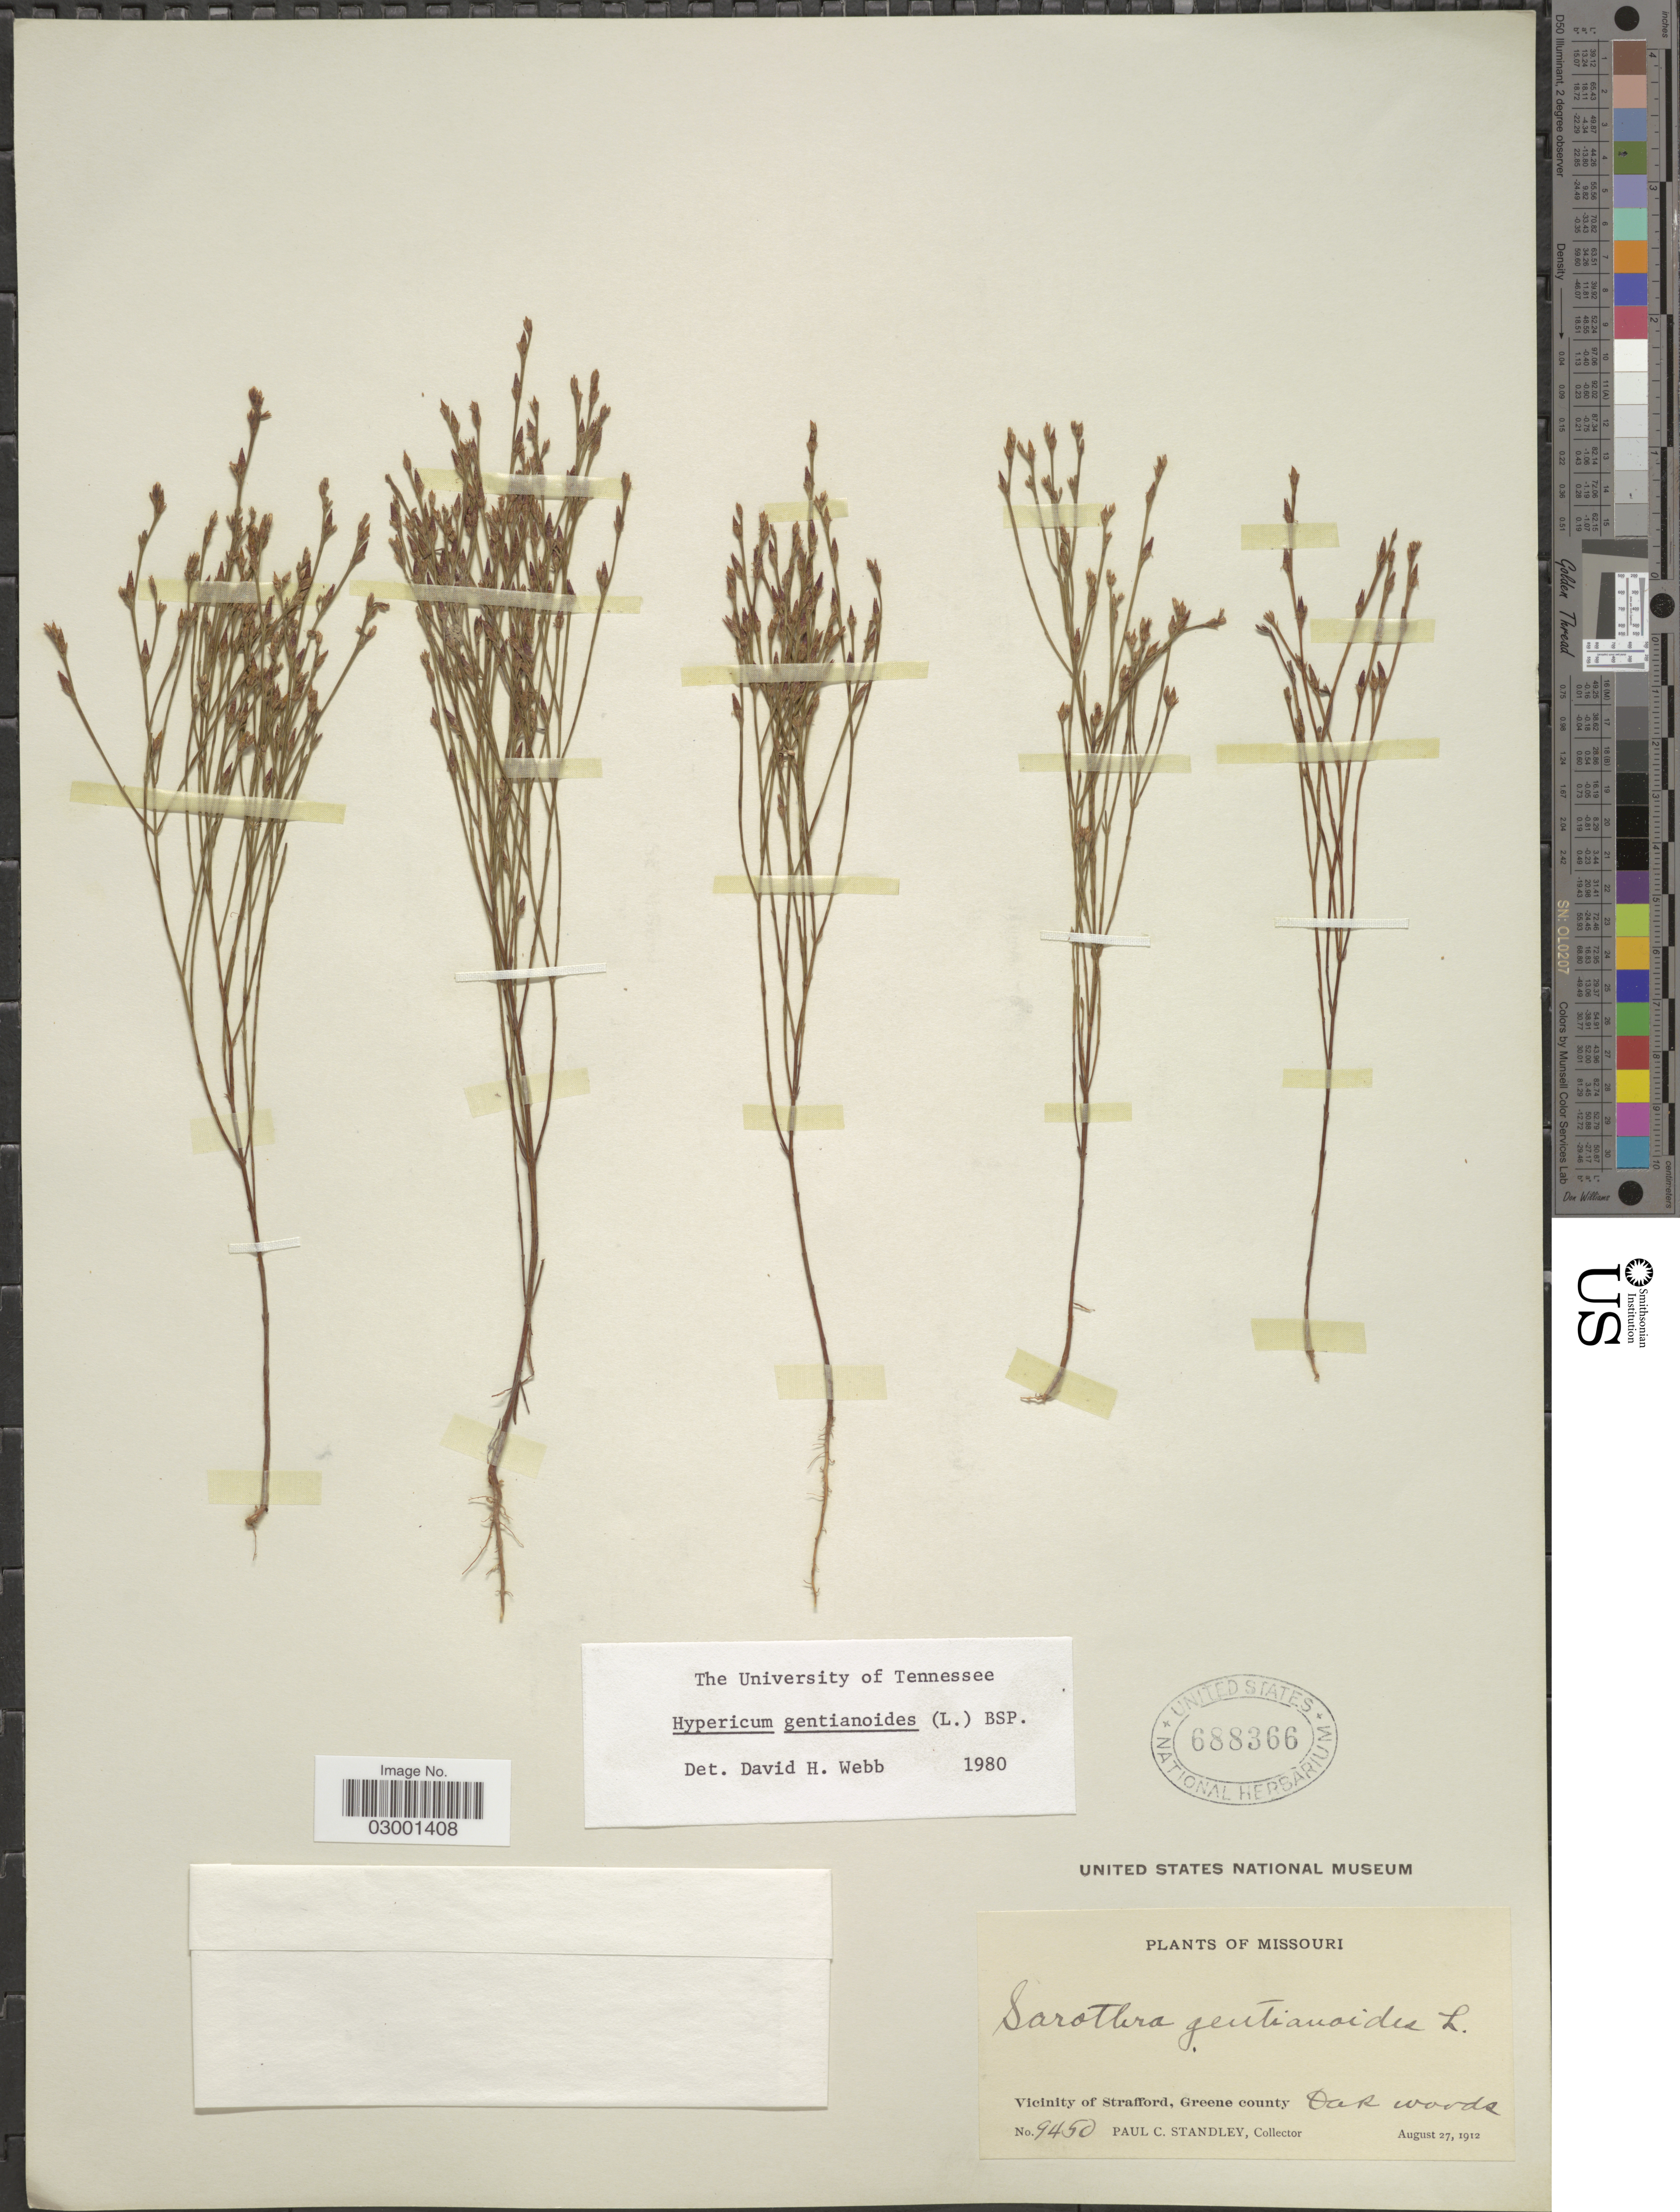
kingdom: Plantae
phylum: Tracheophyta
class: Magnoliopsida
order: Malpighiales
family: Hypericaceae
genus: Hypericum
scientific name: Hypericum gentianoides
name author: (L.) Britton, Stearns & Poggenb.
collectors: P. C. Standley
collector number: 9450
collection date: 1912-08-27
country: United States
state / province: Missouri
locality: Vicinity of Strafford, Greene county. Oak woods.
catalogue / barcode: US 688366